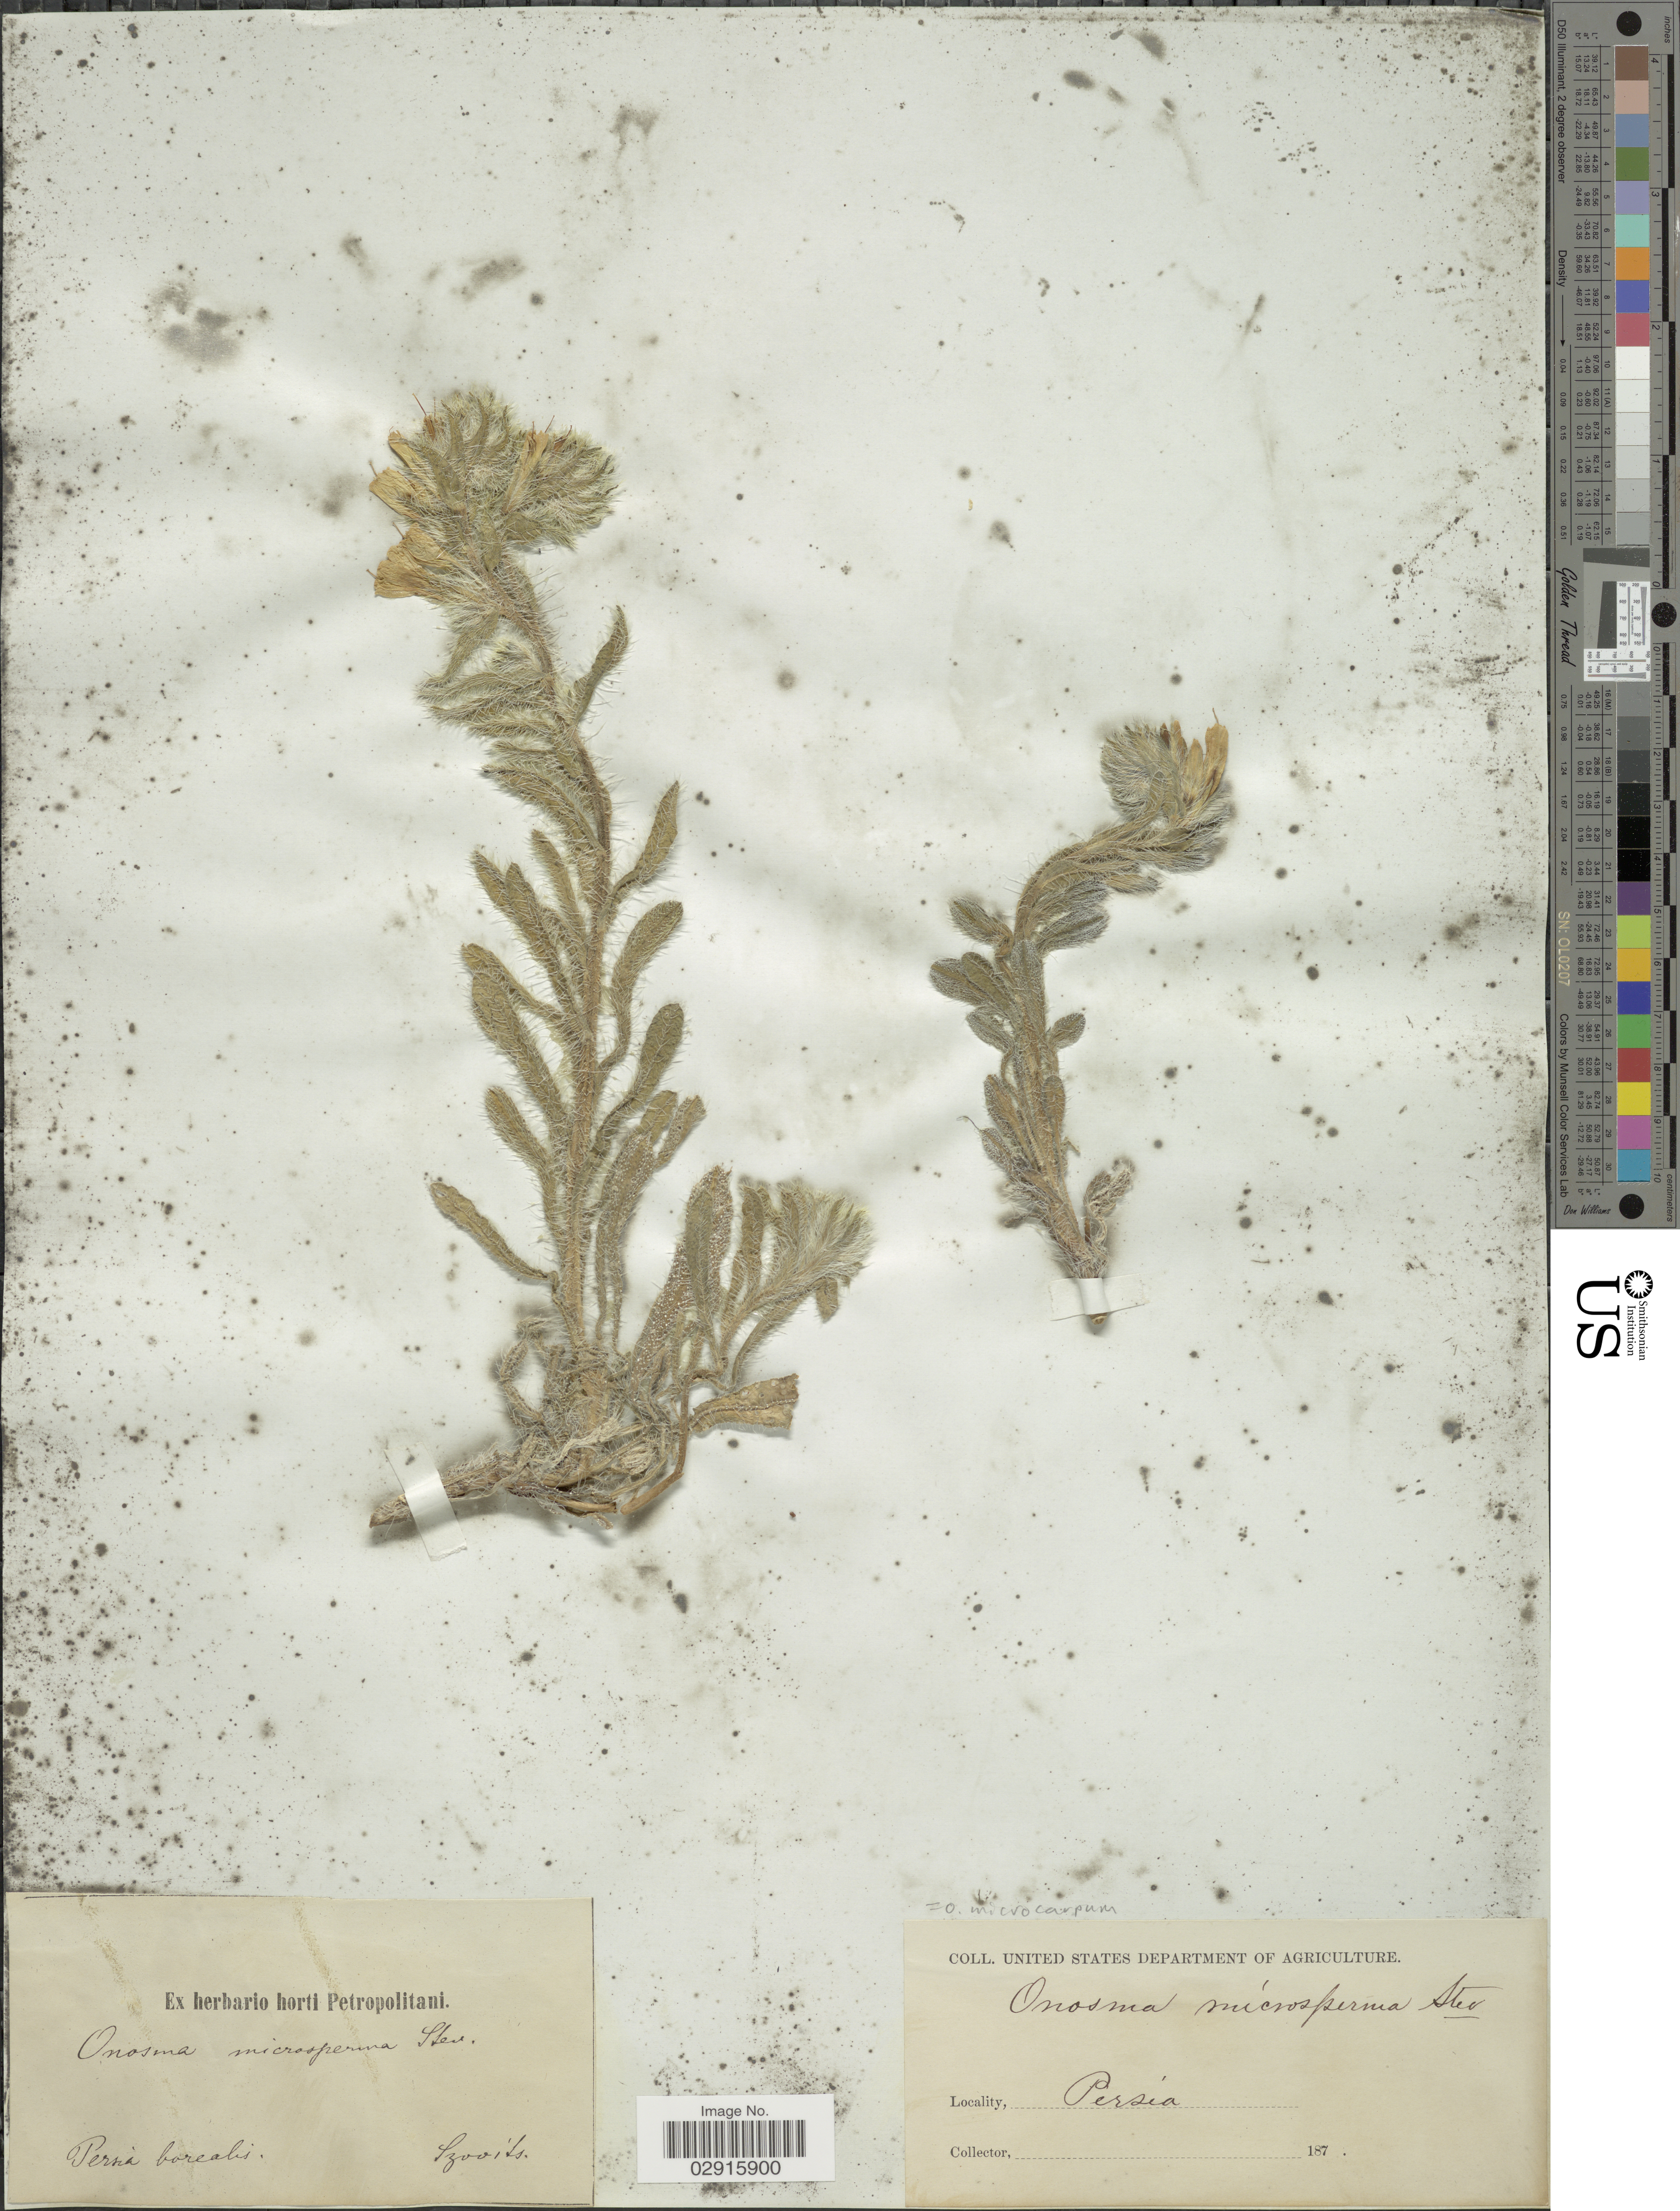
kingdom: Plantae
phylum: Tracheophyta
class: Magnoliopsida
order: Boraginales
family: Boraginaceae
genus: Onosma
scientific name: Onosma microcarpa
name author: DC.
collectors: Szovits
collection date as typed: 187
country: Iran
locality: Persia borcalis.